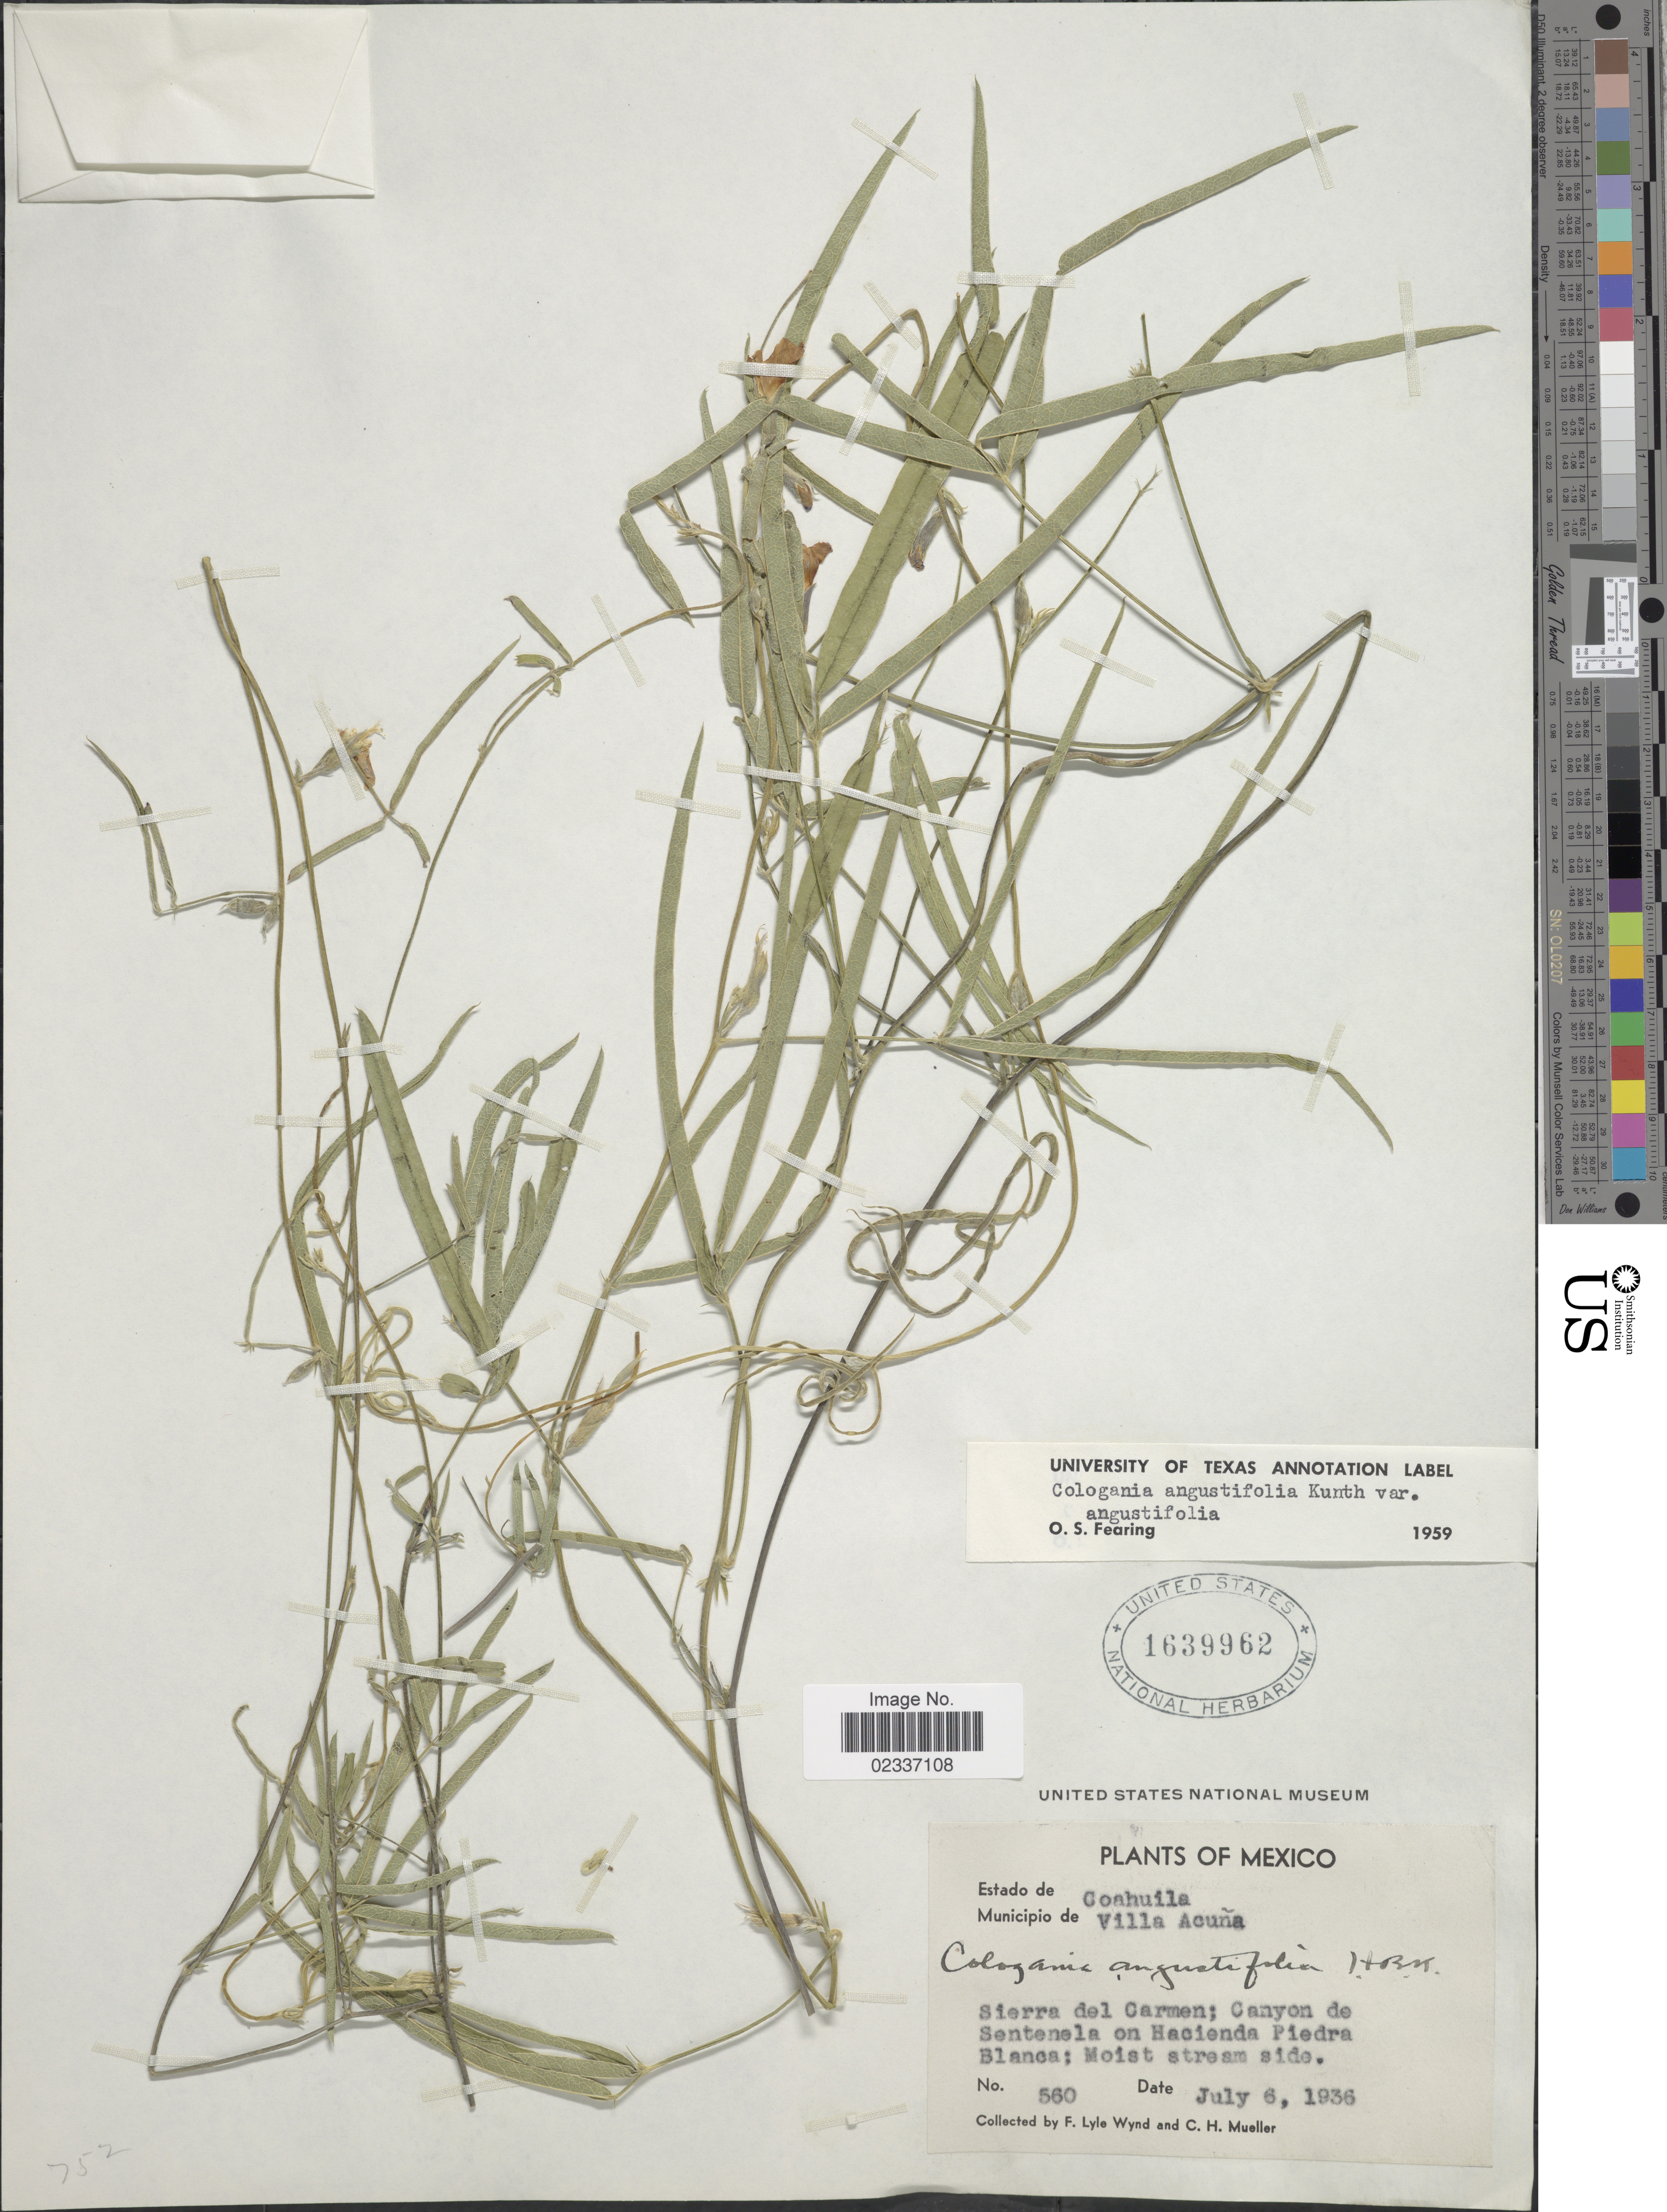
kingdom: Plantae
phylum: Tracheophyta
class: Magnoliopsida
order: Fabales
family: Fabaceae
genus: Cologania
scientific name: Cologania angustifolia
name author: Kunth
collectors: F. L. Wynd & C. H. Mueller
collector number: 560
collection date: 1936-07-06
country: Mexico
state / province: Coahuila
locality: Municipio de Villa Acuña, Sierra del Carmen; Canyon de Sentenela on Hacienda Piedra Blanca; Moist stream side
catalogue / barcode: US 1639962